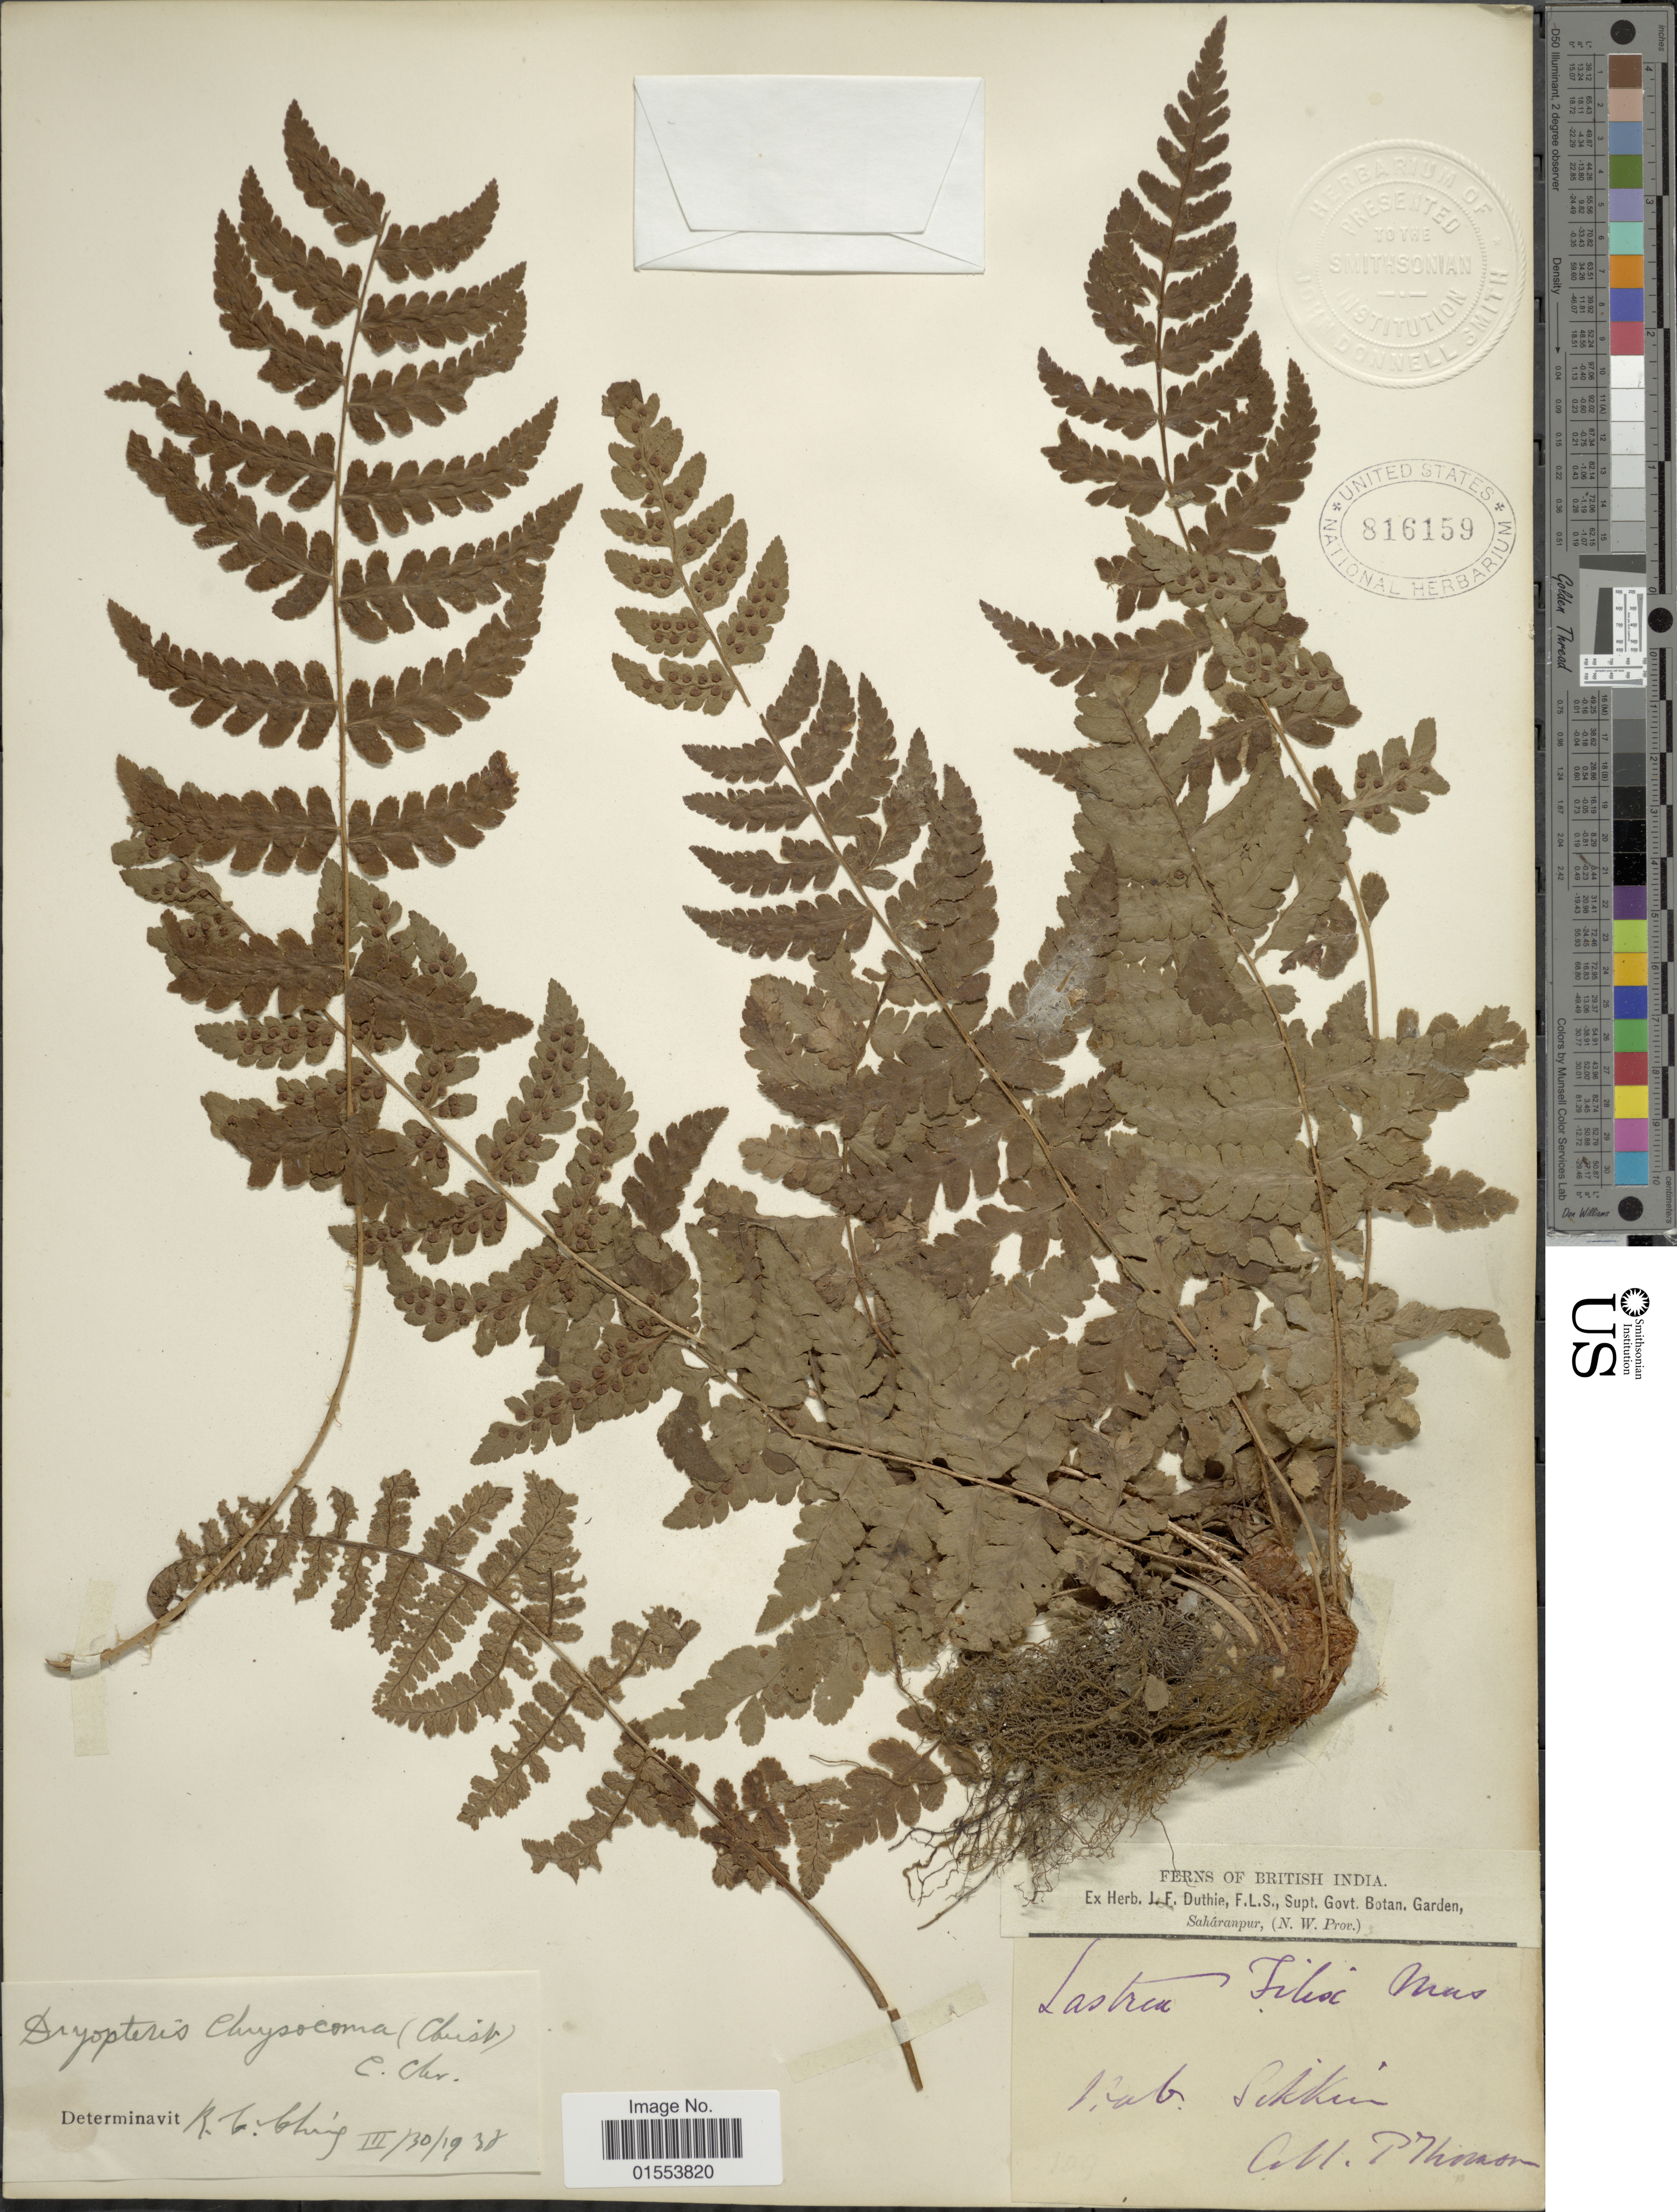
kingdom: Plantae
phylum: Tracheophyta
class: Polypodiopsida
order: Polypodiales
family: Dryopteridaceae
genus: Dryopteris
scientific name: Dryopteris chrysocoma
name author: (Christ) C. Chr.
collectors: T. Thomson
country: India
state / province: Sikkim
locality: Sikkim.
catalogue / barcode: US 816159